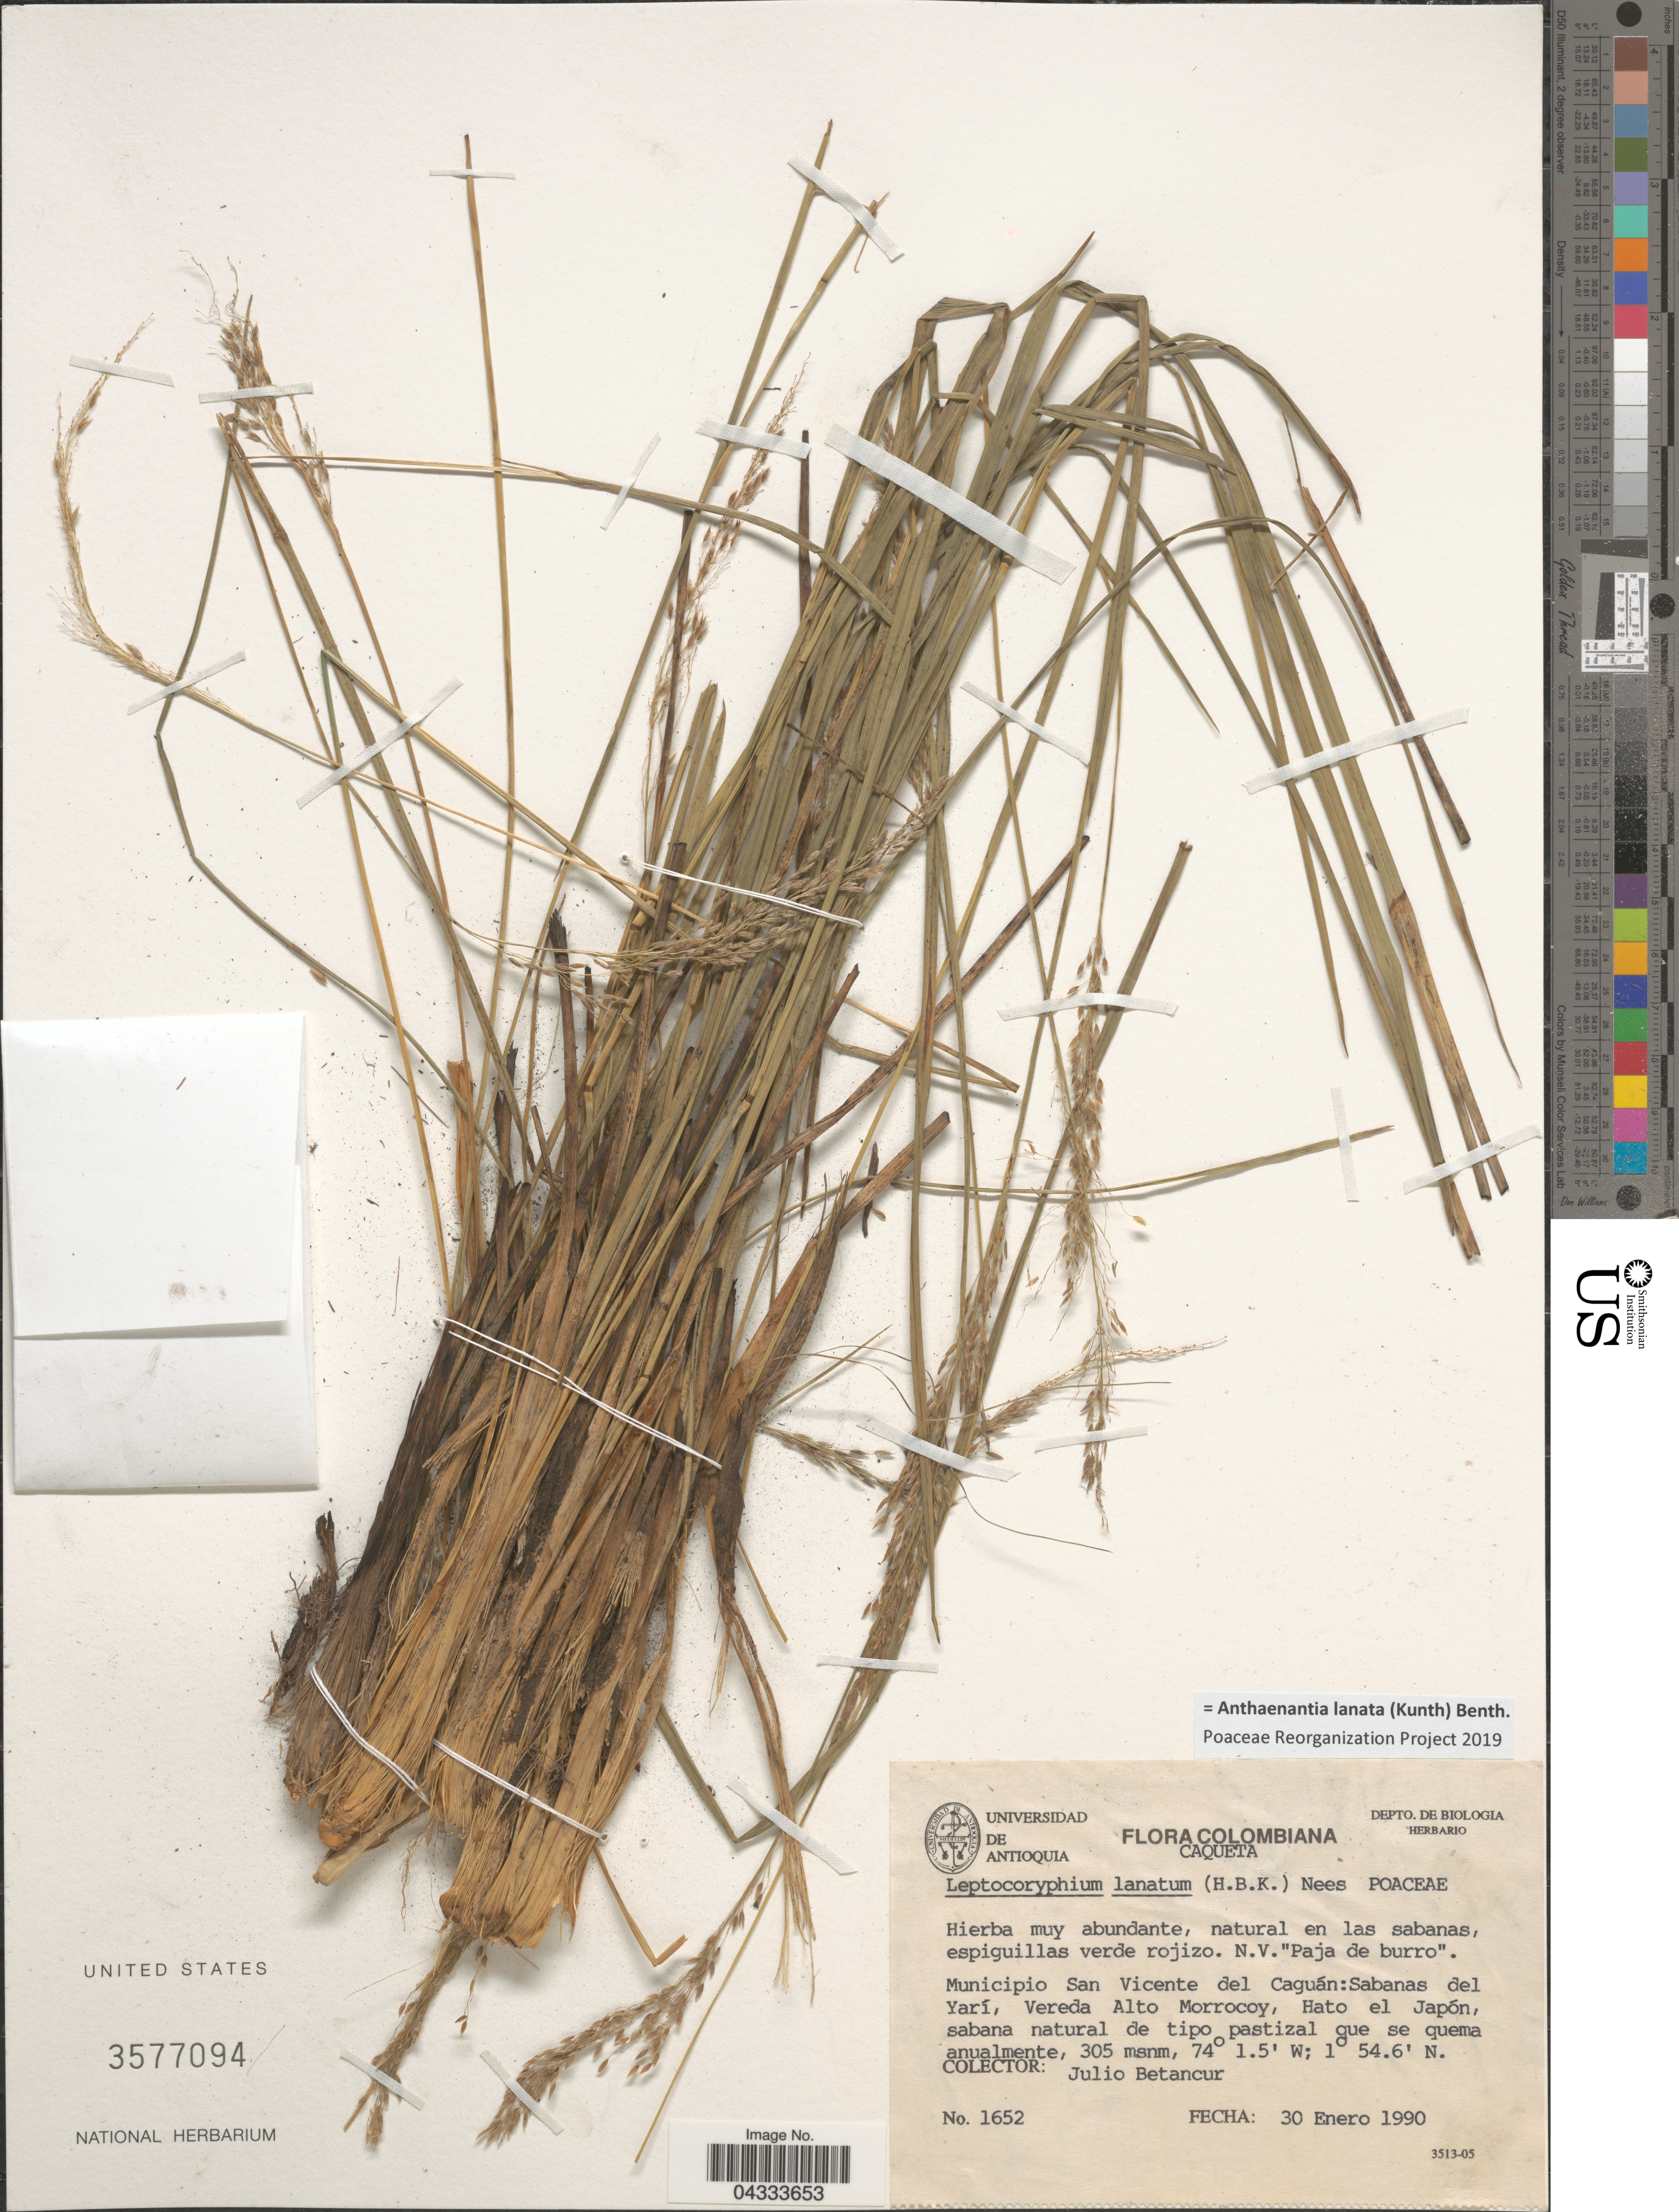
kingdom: Plantae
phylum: Tracheophyta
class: Liliopsida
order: Poales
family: Poaceae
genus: Anthaenantia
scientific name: Anthaenantia lanata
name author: (Kunth) Benth.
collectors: J. Betancur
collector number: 1652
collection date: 1990-01-30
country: Colombia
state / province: Caquetá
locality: Municipio San Vicente del Caguán: Sabanas del Yarí, Vereda Alto Morrocoy, Hato el Japón.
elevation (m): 305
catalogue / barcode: US 3577094